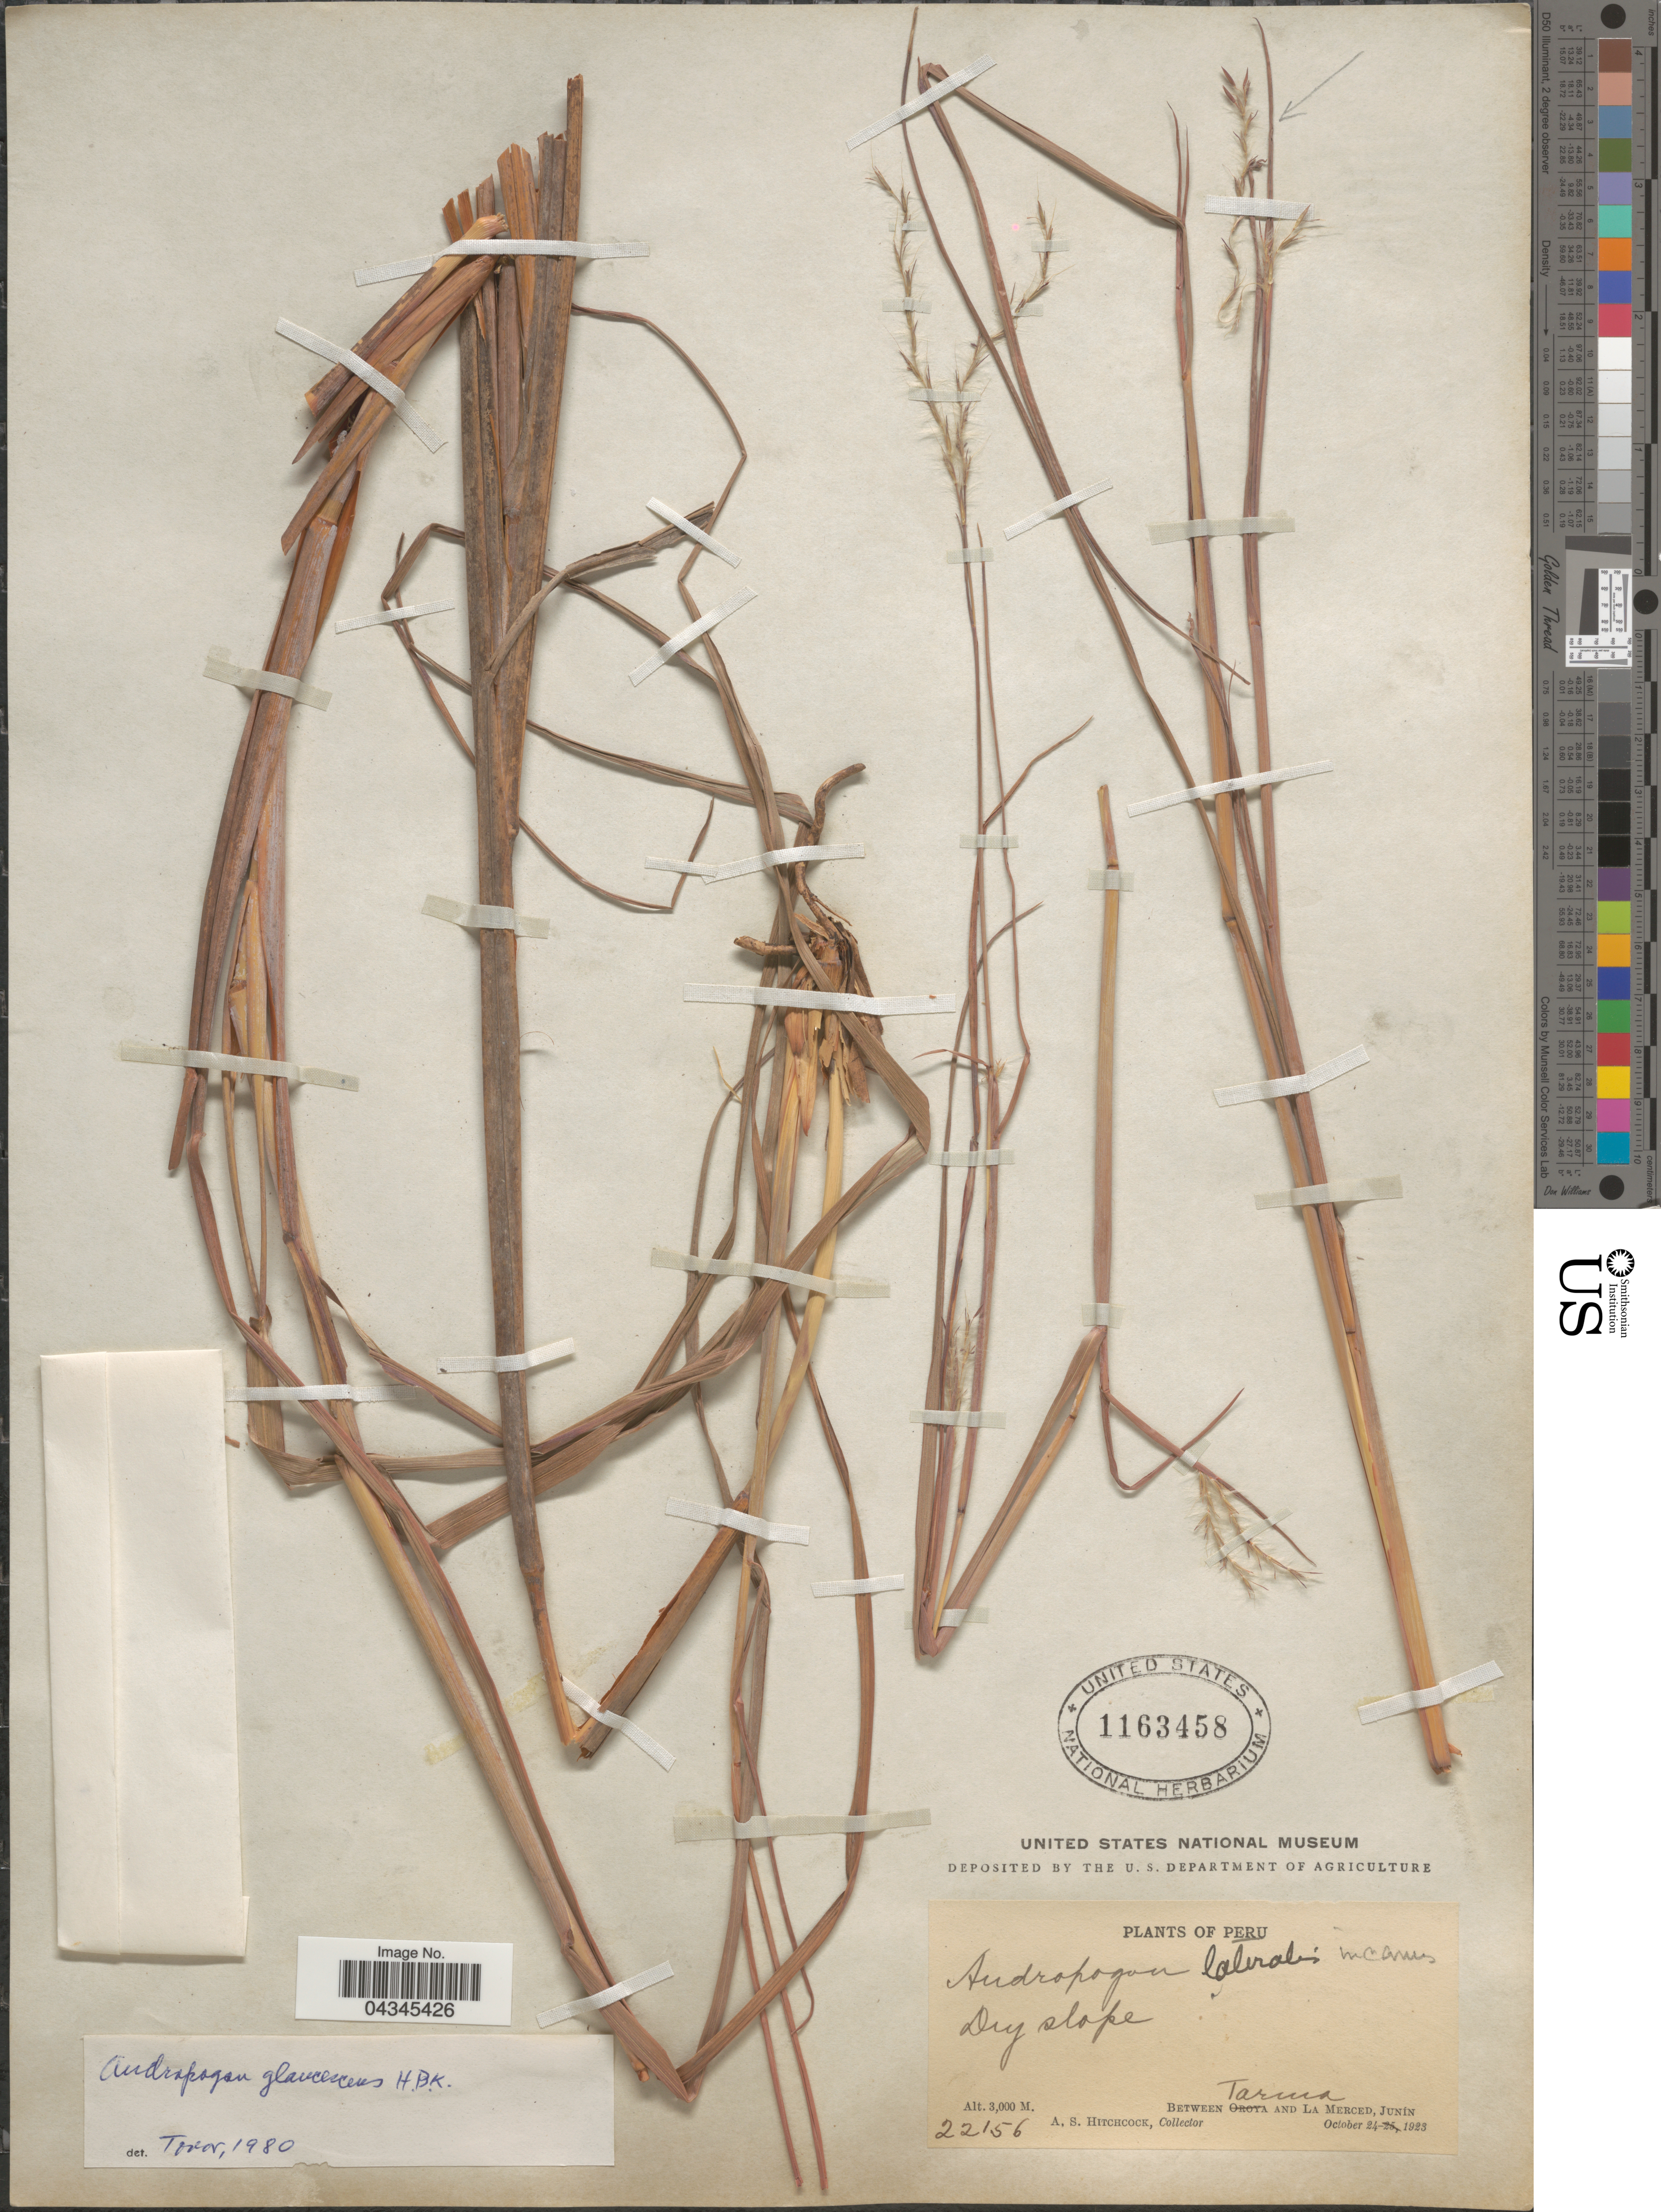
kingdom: Plantae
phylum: Tracheophyta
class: Liliopsida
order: Poales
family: Poaceae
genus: Andropogon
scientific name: Andropogon glaucescens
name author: Kunth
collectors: A. S. Hitchcock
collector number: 22156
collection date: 1923-10-24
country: Peru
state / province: Junín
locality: Between Tarma And La Merced.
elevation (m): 3000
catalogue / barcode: US 1163458